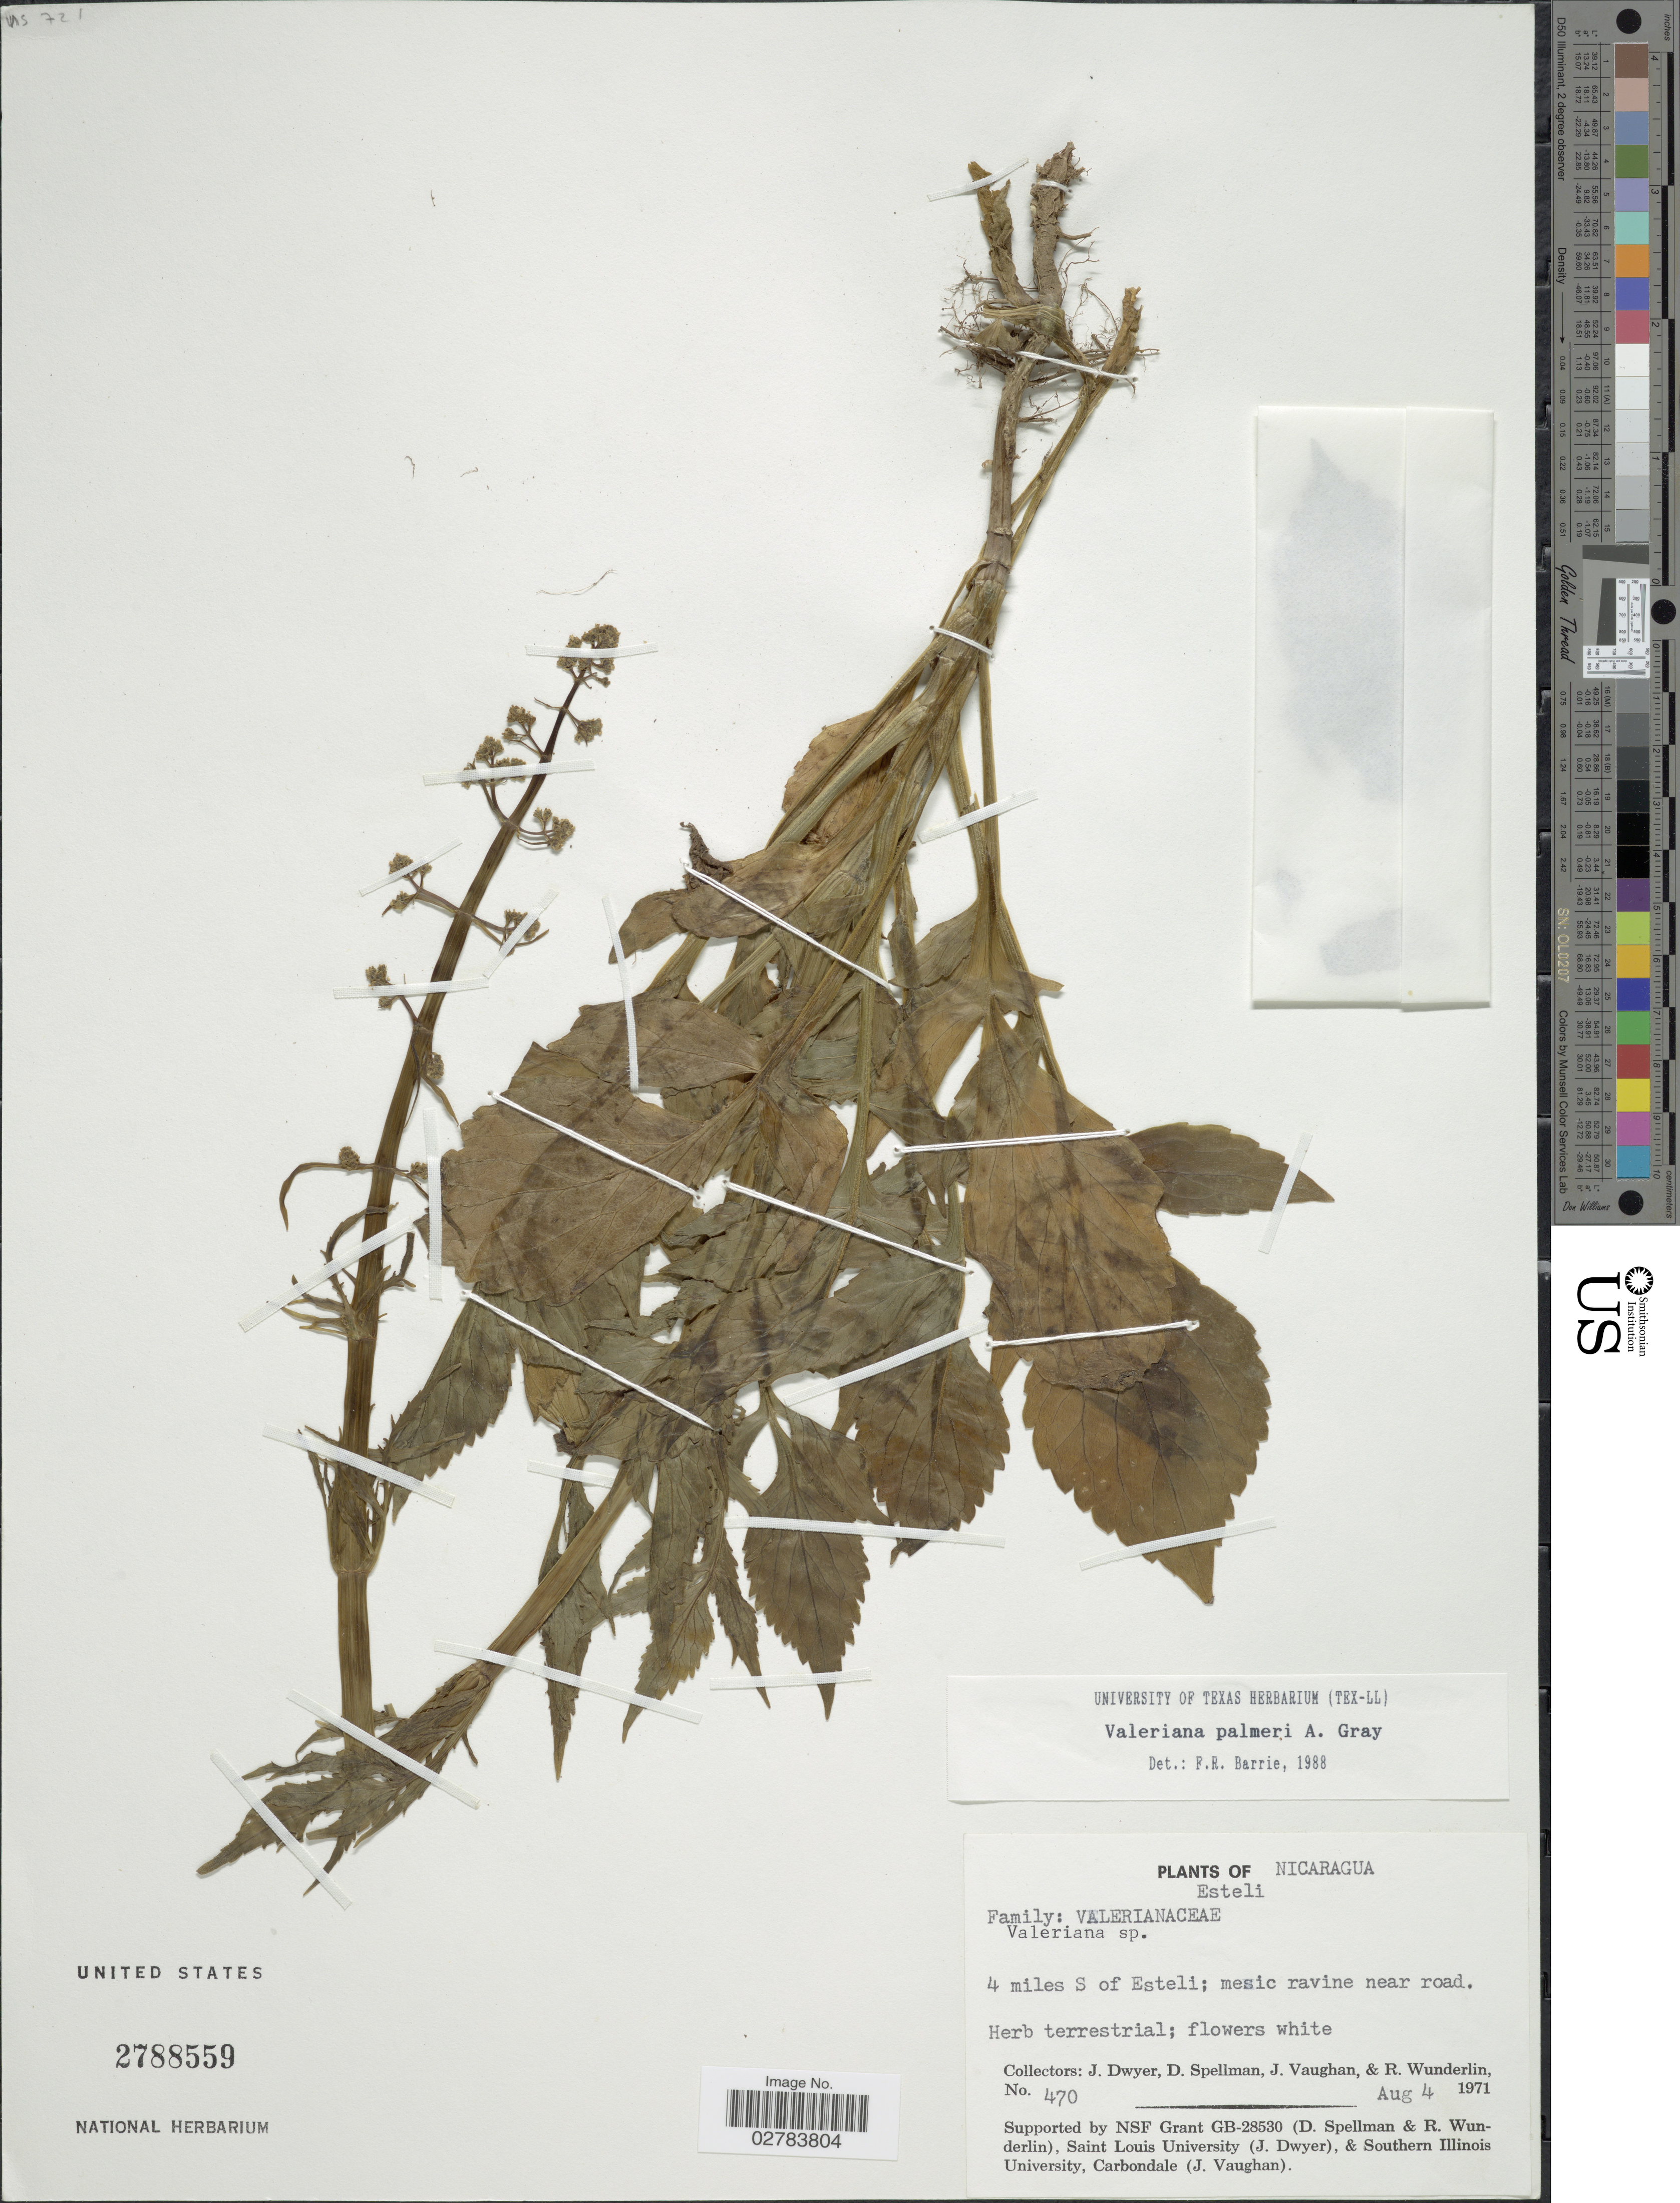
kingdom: Plantae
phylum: Tracheophyta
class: Magnoliopsida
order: Dipsacales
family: Caprifoliaceae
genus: Valeriana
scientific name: Valeriana palmeri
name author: A. Gray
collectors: J. Dwyer, D. Spellman, J. Vaughan & R. P. Wunderlin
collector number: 470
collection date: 1971-08-04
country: Nicaragua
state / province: Esteli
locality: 4 miles S of Esteli.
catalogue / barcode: US 2788559